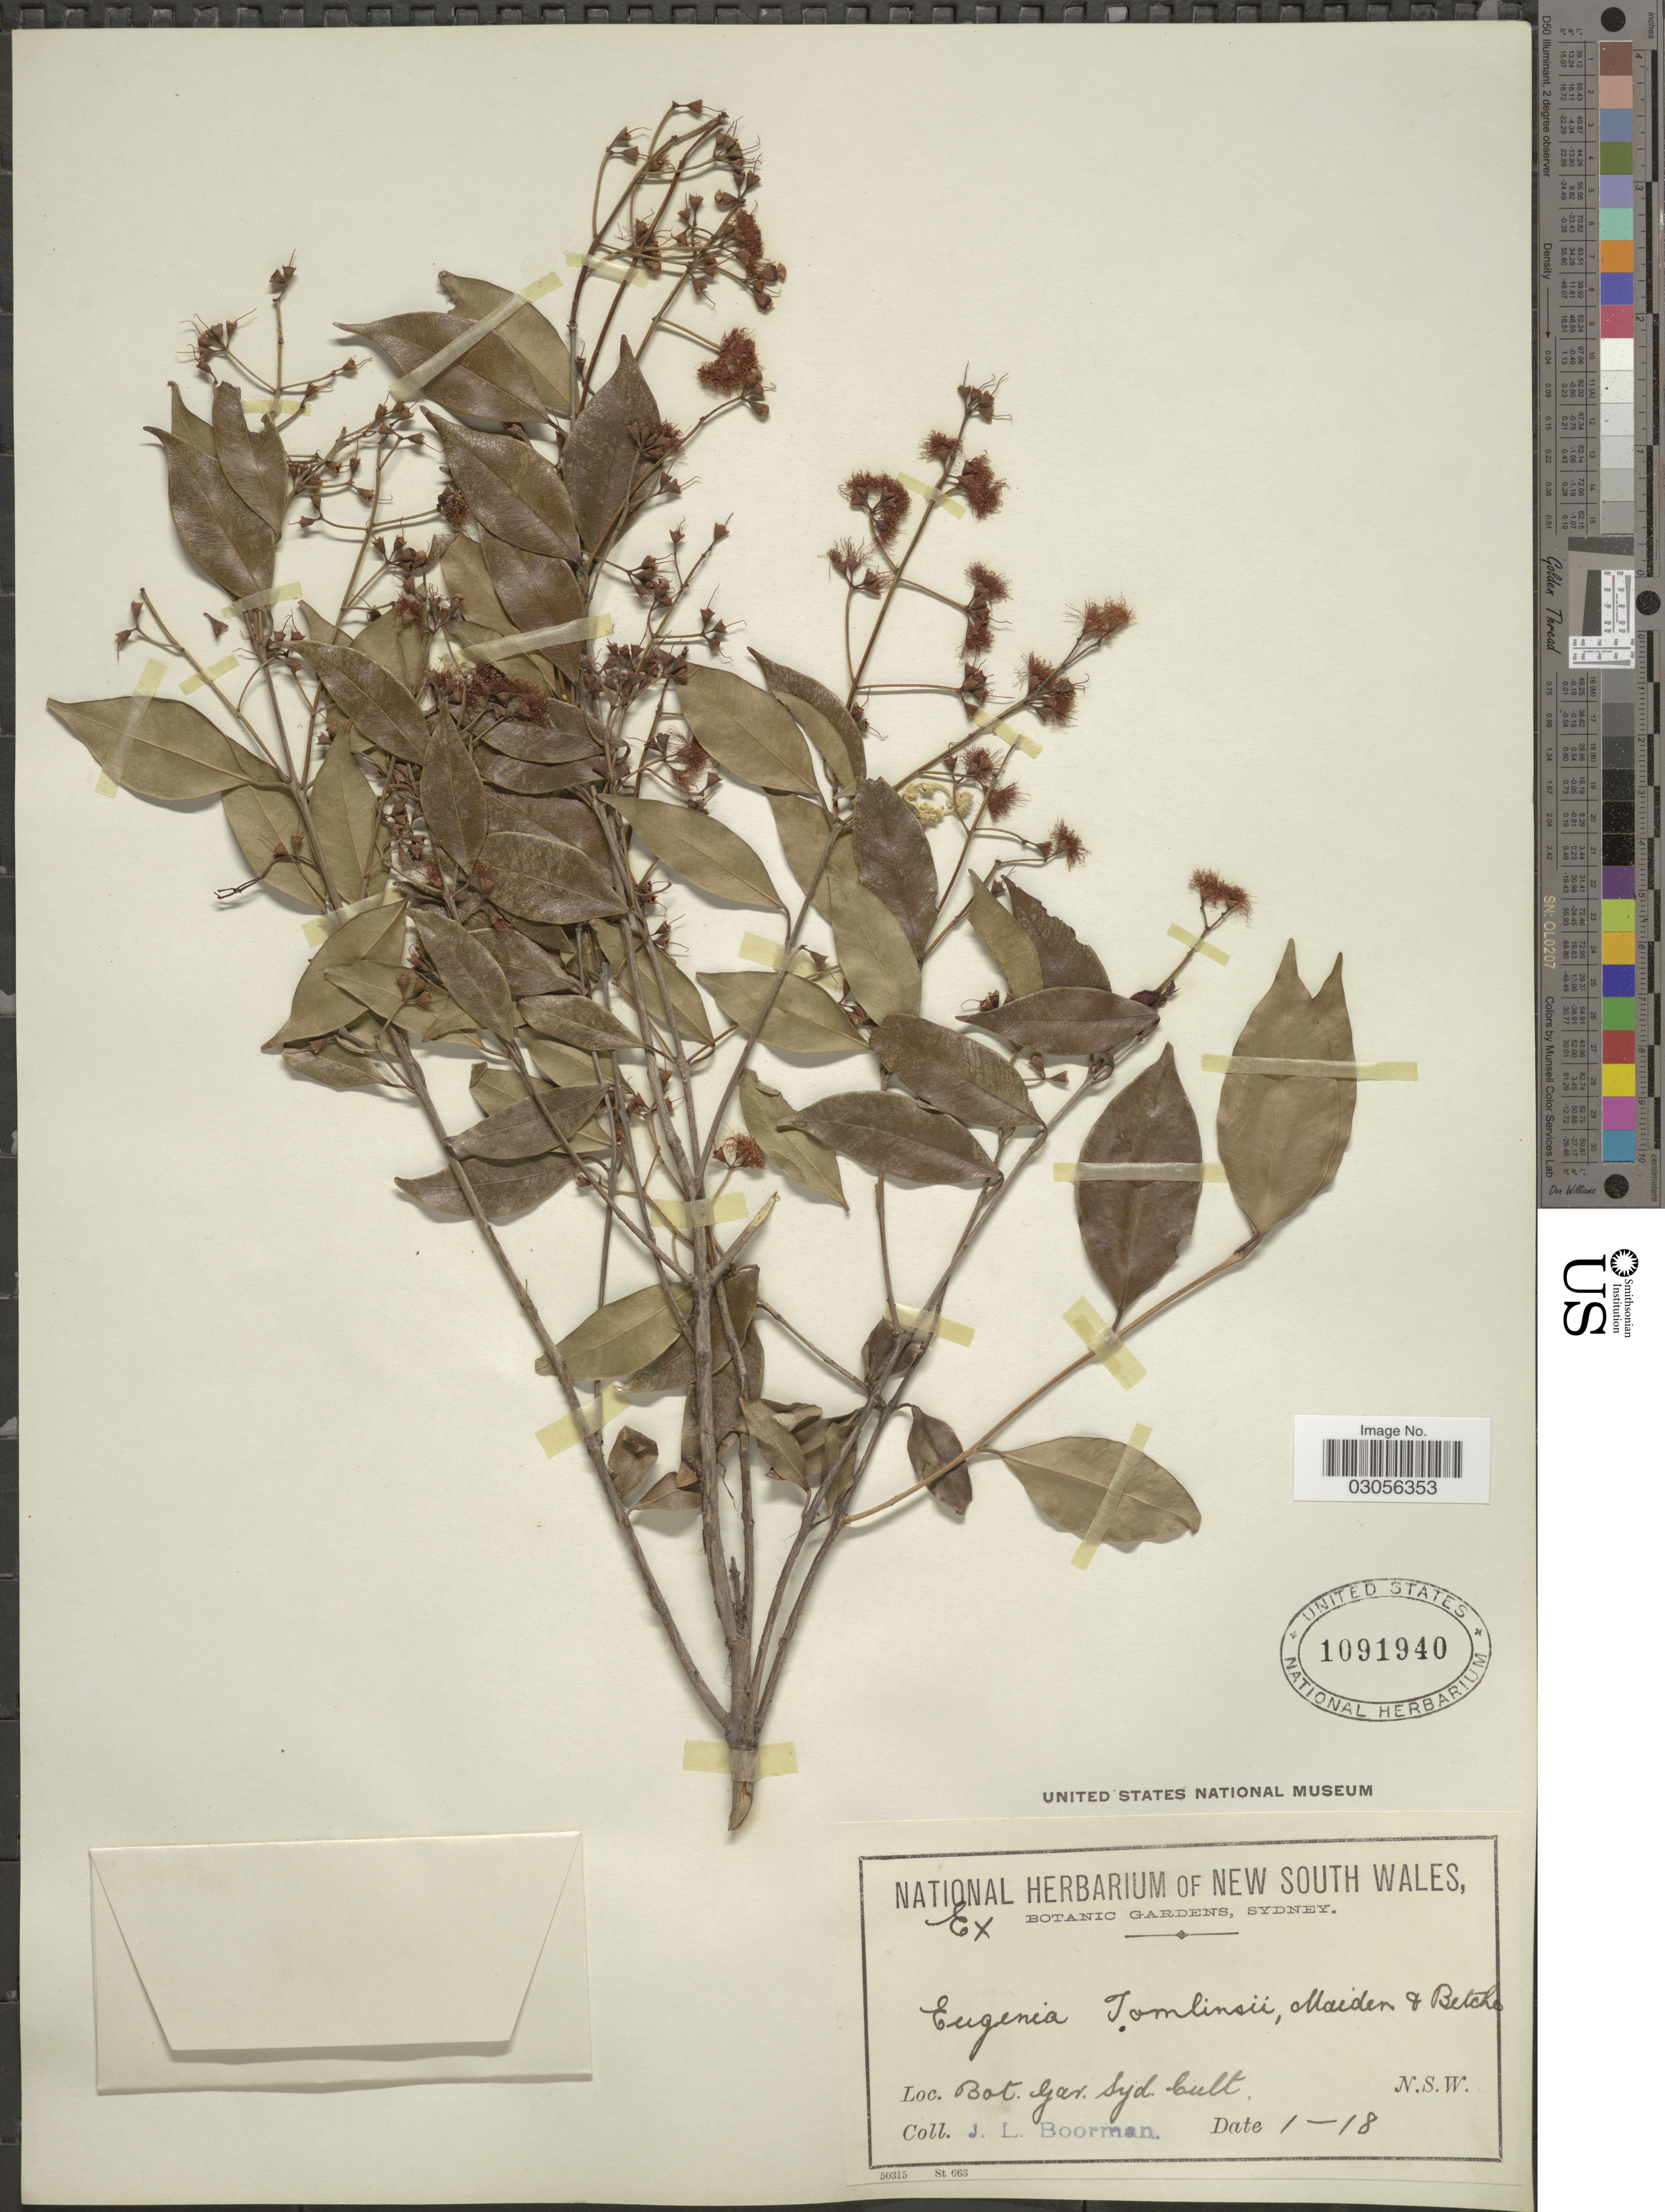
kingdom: Plantae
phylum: Tracheophyta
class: Magnoliopsida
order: Myrtales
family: Myrtaceae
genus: Syzygium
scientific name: Syzygium francisii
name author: (F.M. Bailey) L.A.S. Johnson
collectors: J. Boorman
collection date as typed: Transcribed d/m/y: /1/18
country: Australia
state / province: New South Wales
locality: Bot. Gar. Syd. Cult. N.S.W.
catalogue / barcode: US 1091940